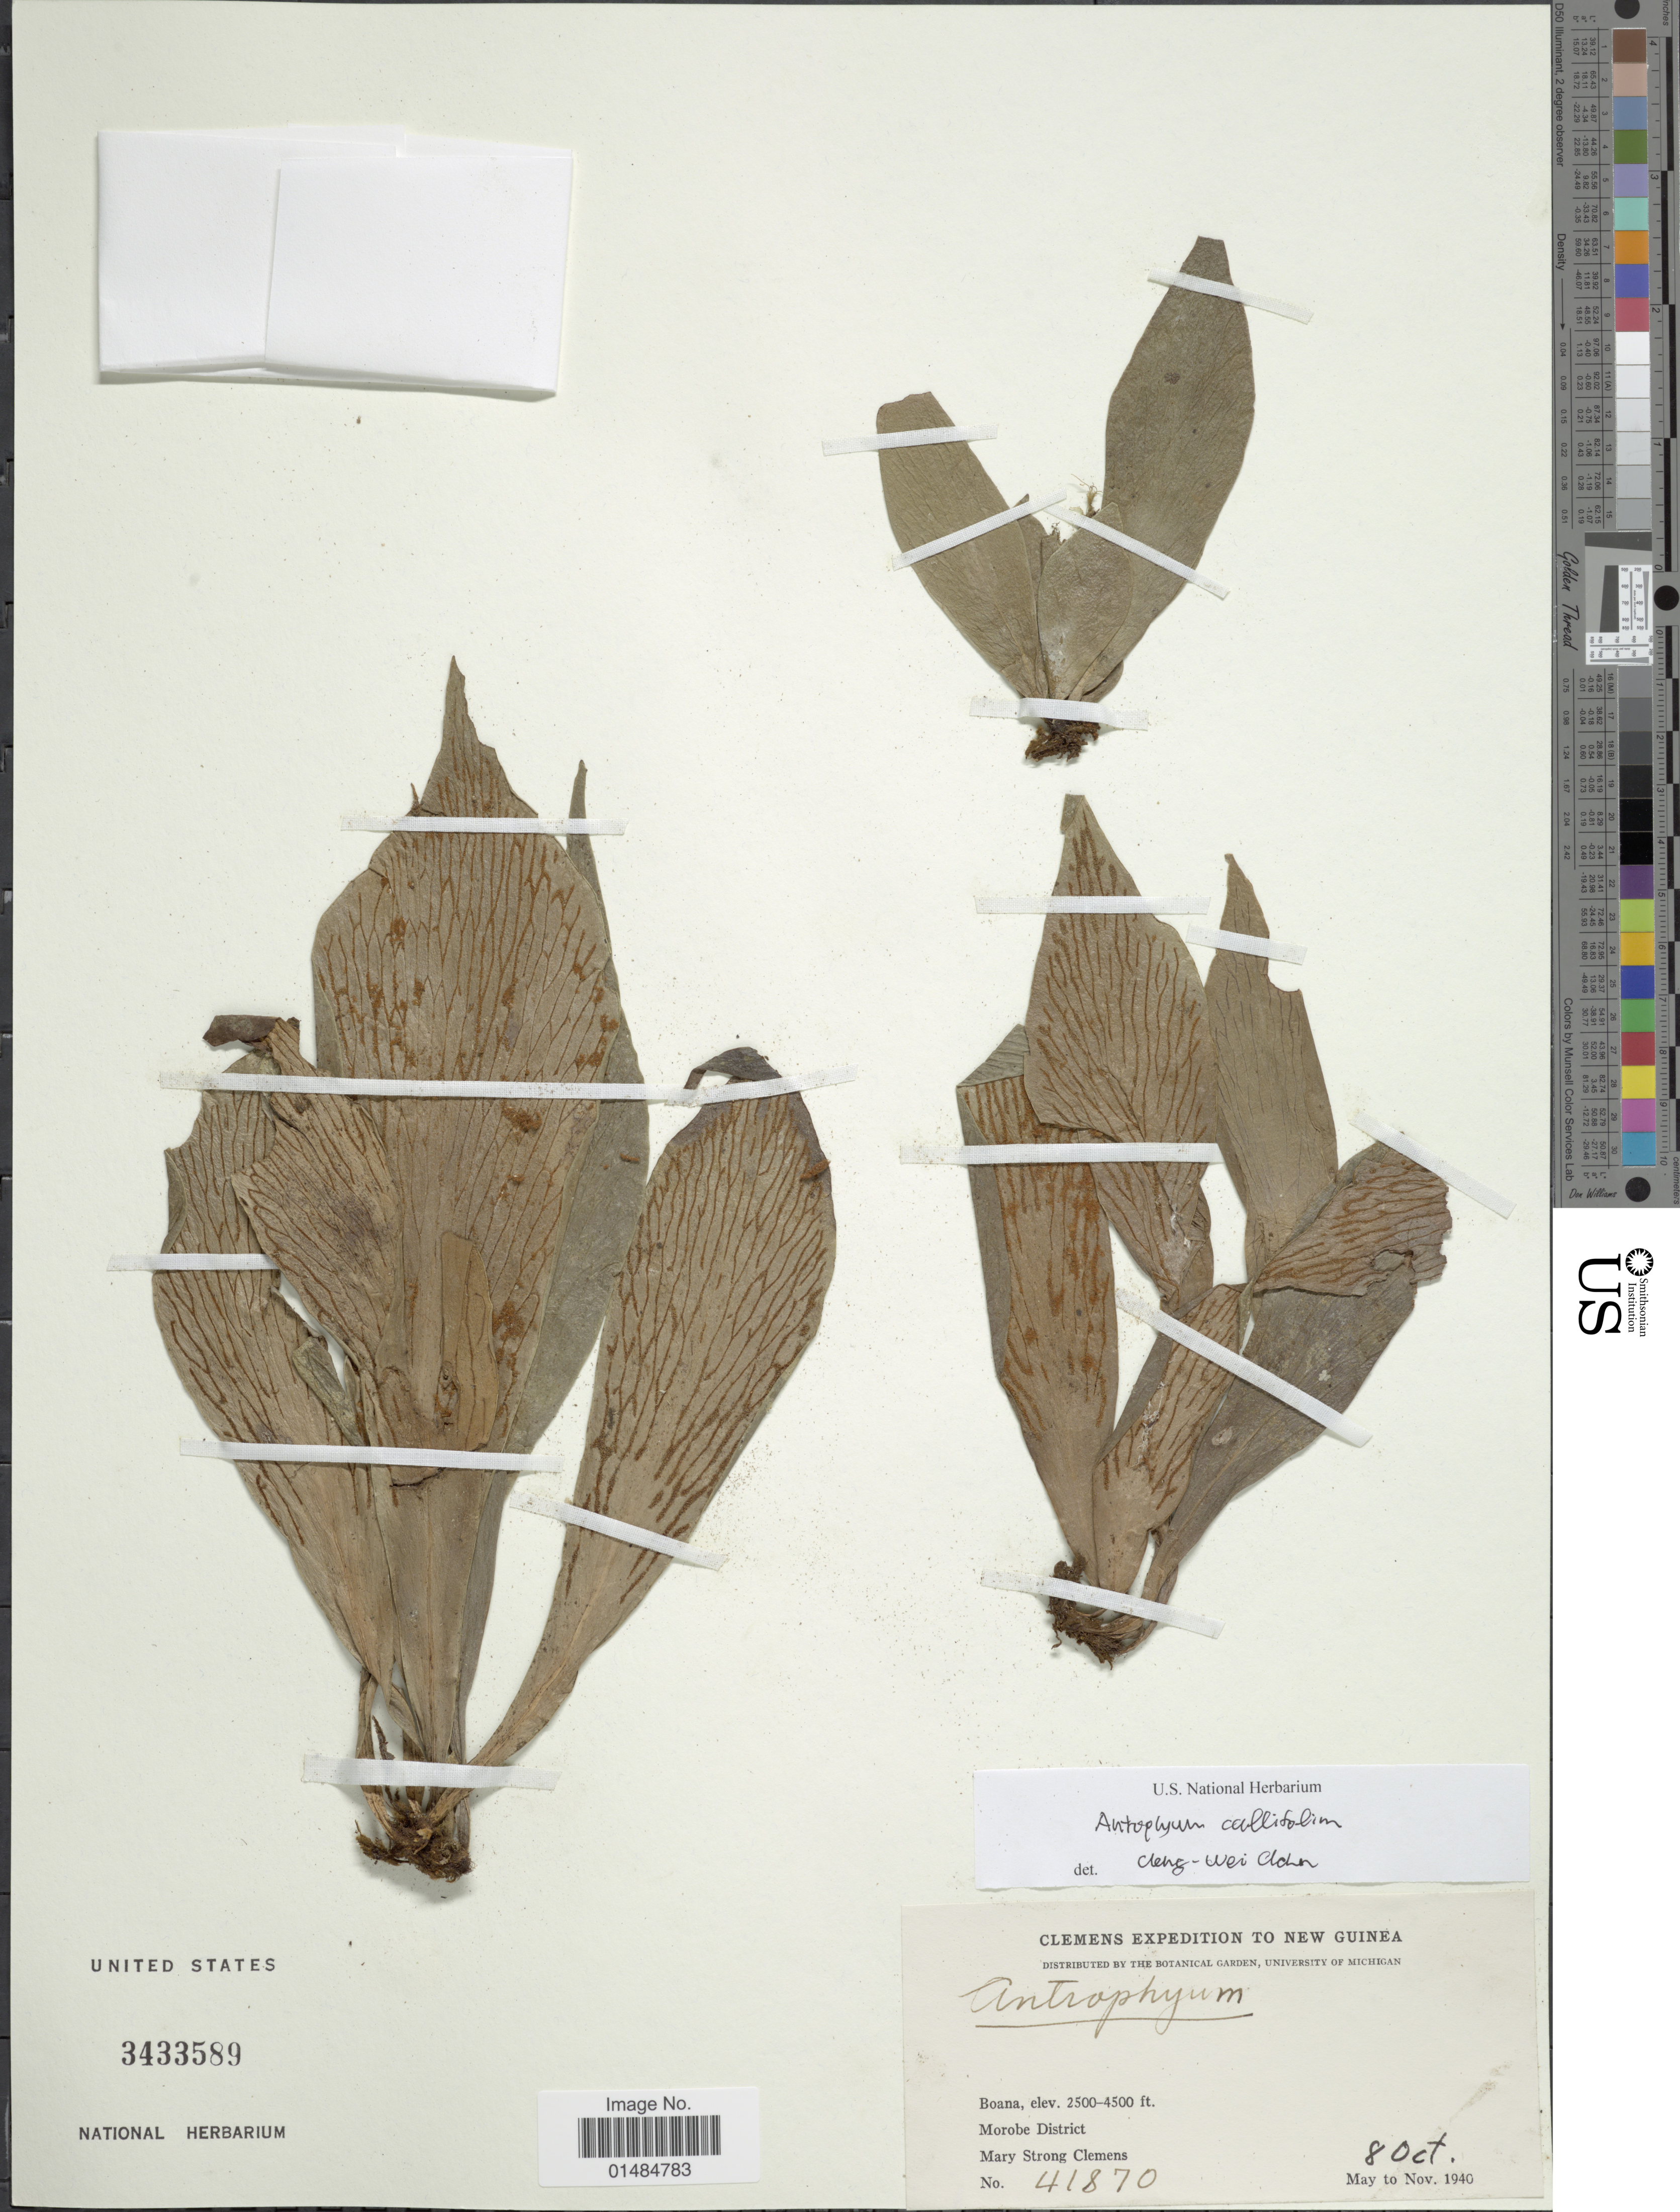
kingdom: Plantae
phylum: Tracheophyta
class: Polypodiopsida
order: Polypodiales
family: Pteridaceae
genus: Antrophyum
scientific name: Antrophyum callifolium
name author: Blume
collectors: M. S. Clemens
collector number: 41870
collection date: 1940-10-08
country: Papua New Guinea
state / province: Morobe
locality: Boana, Morobe District, New Guinea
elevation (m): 762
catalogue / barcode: US 3433589